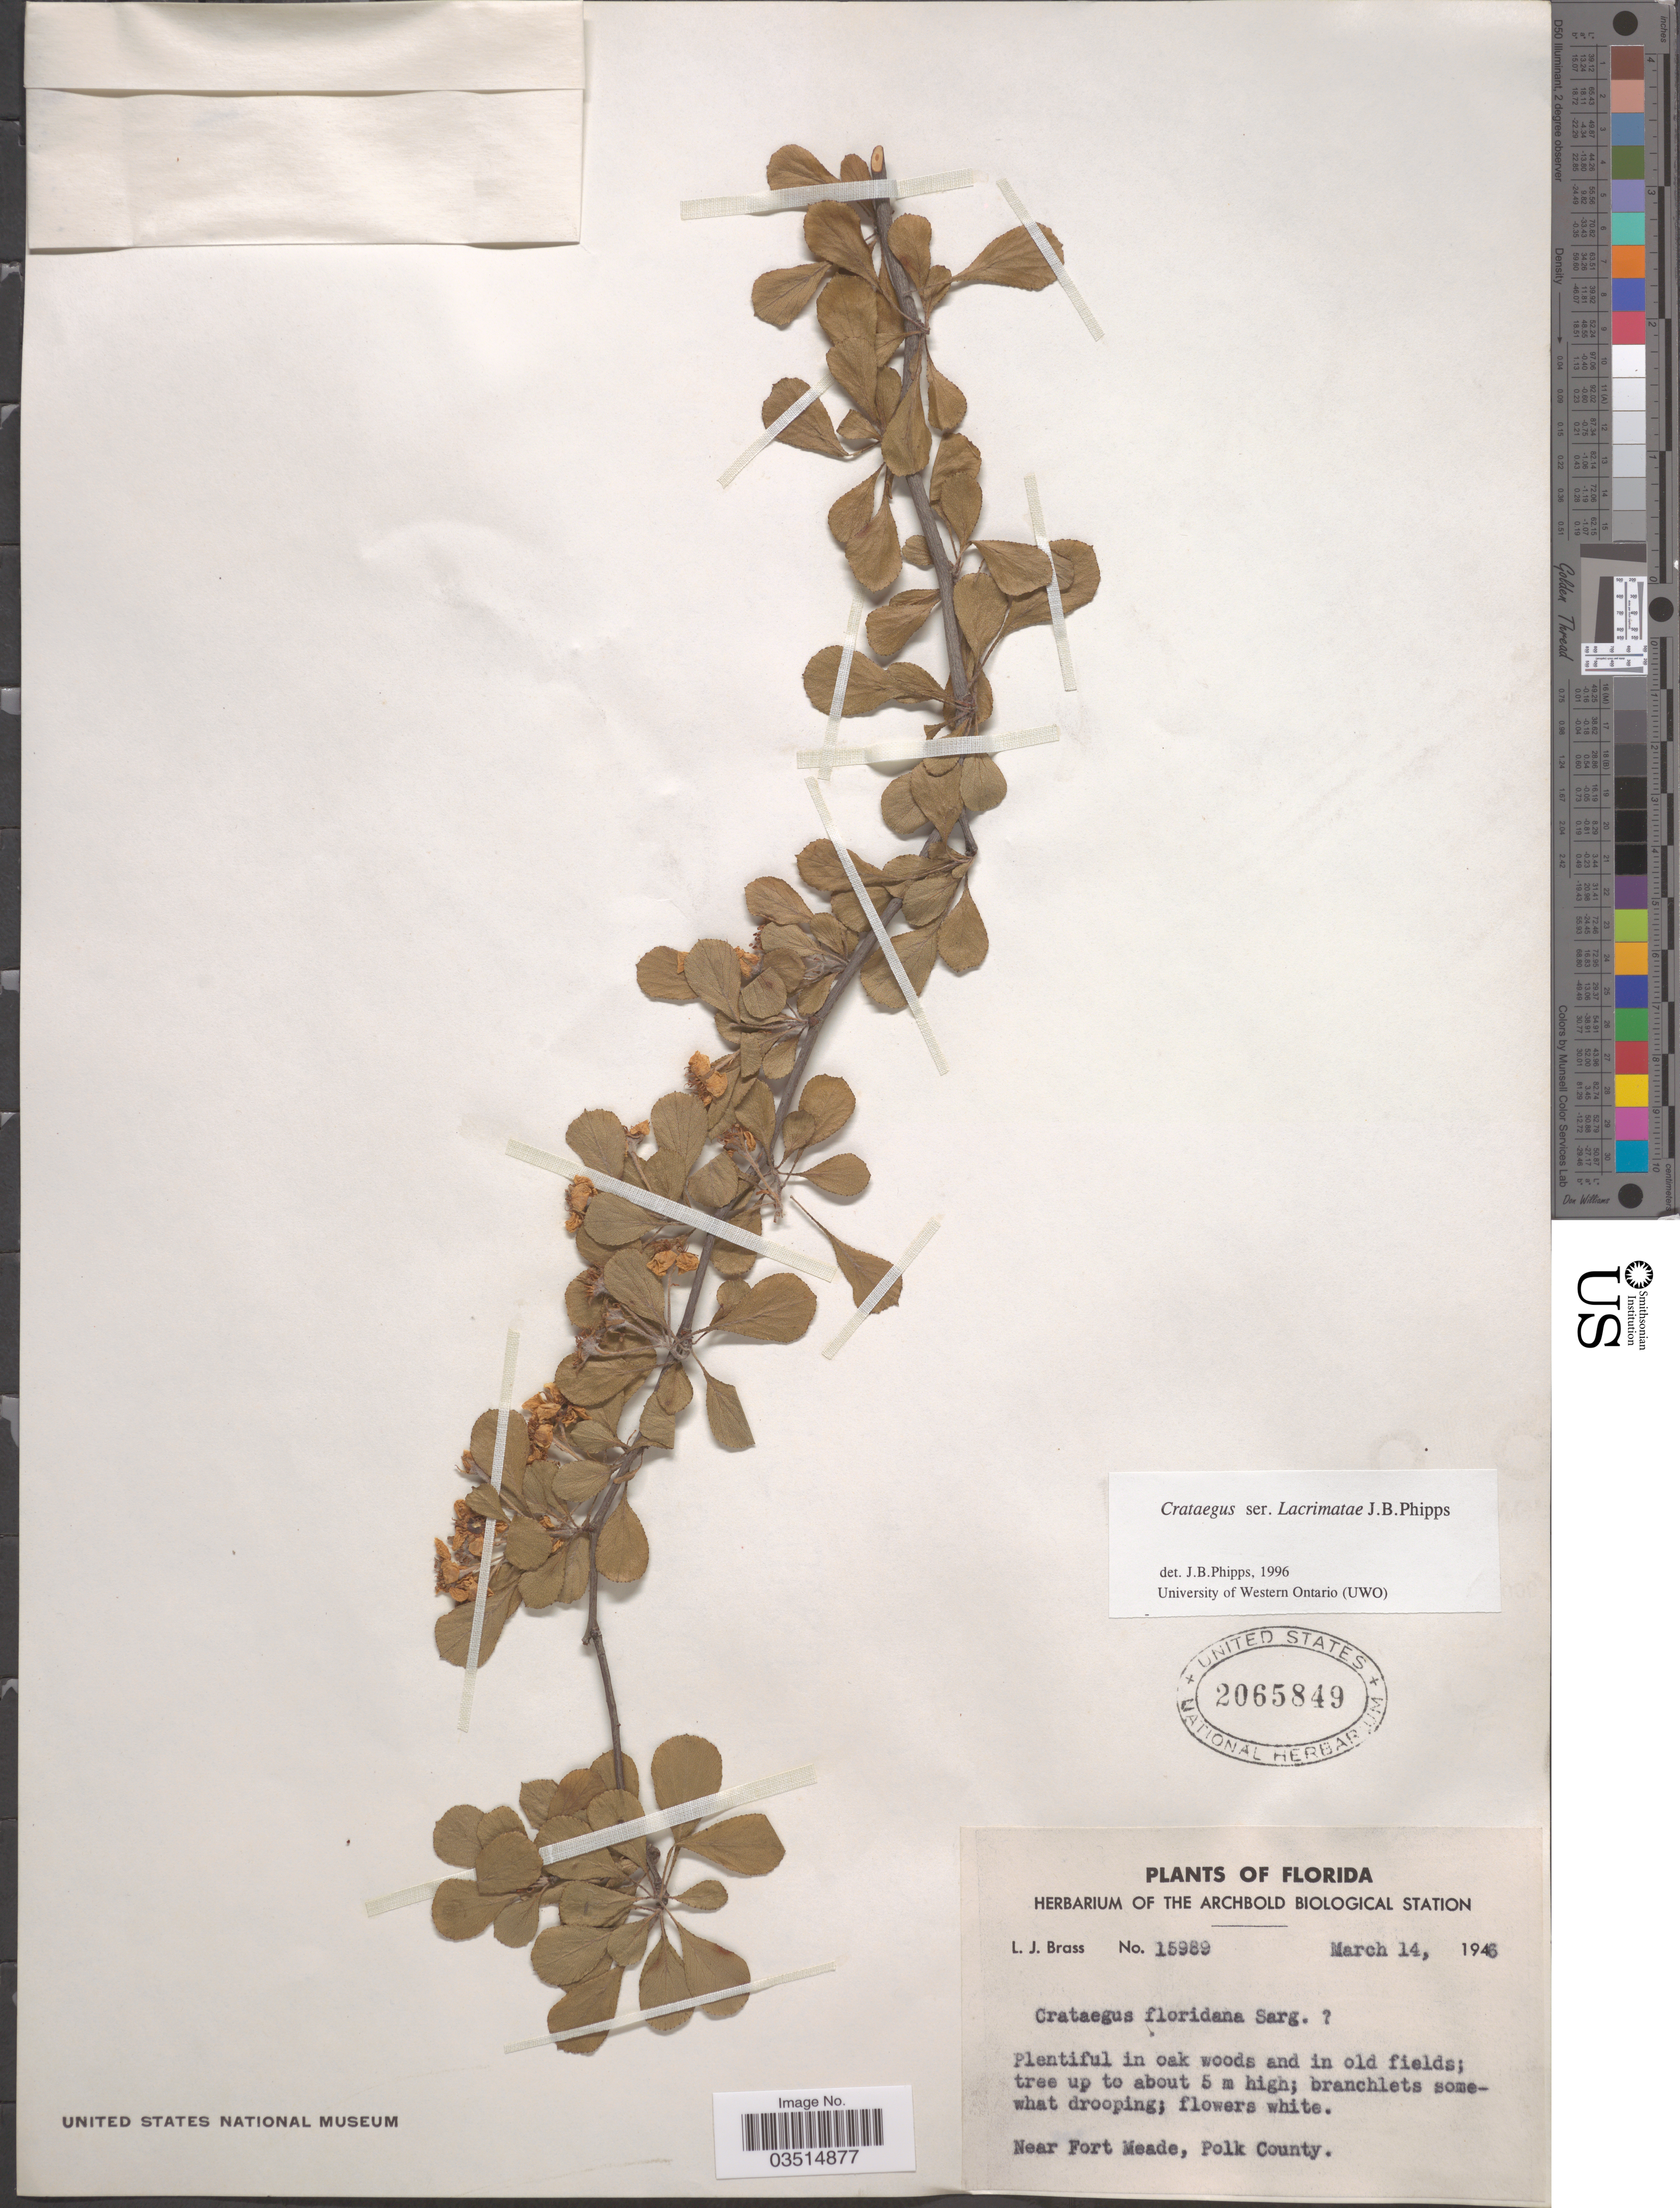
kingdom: Plantae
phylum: Tracheophyta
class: Magnoliopsida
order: Rosales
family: Rosaceae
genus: Crataegus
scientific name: Crataegus floridana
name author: Sarg.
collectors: L. J. Brass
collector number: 15989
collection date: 1946-03-14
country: United States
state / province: Florida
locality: Near Fort Meade, Polk County.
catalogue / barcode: US 2065849